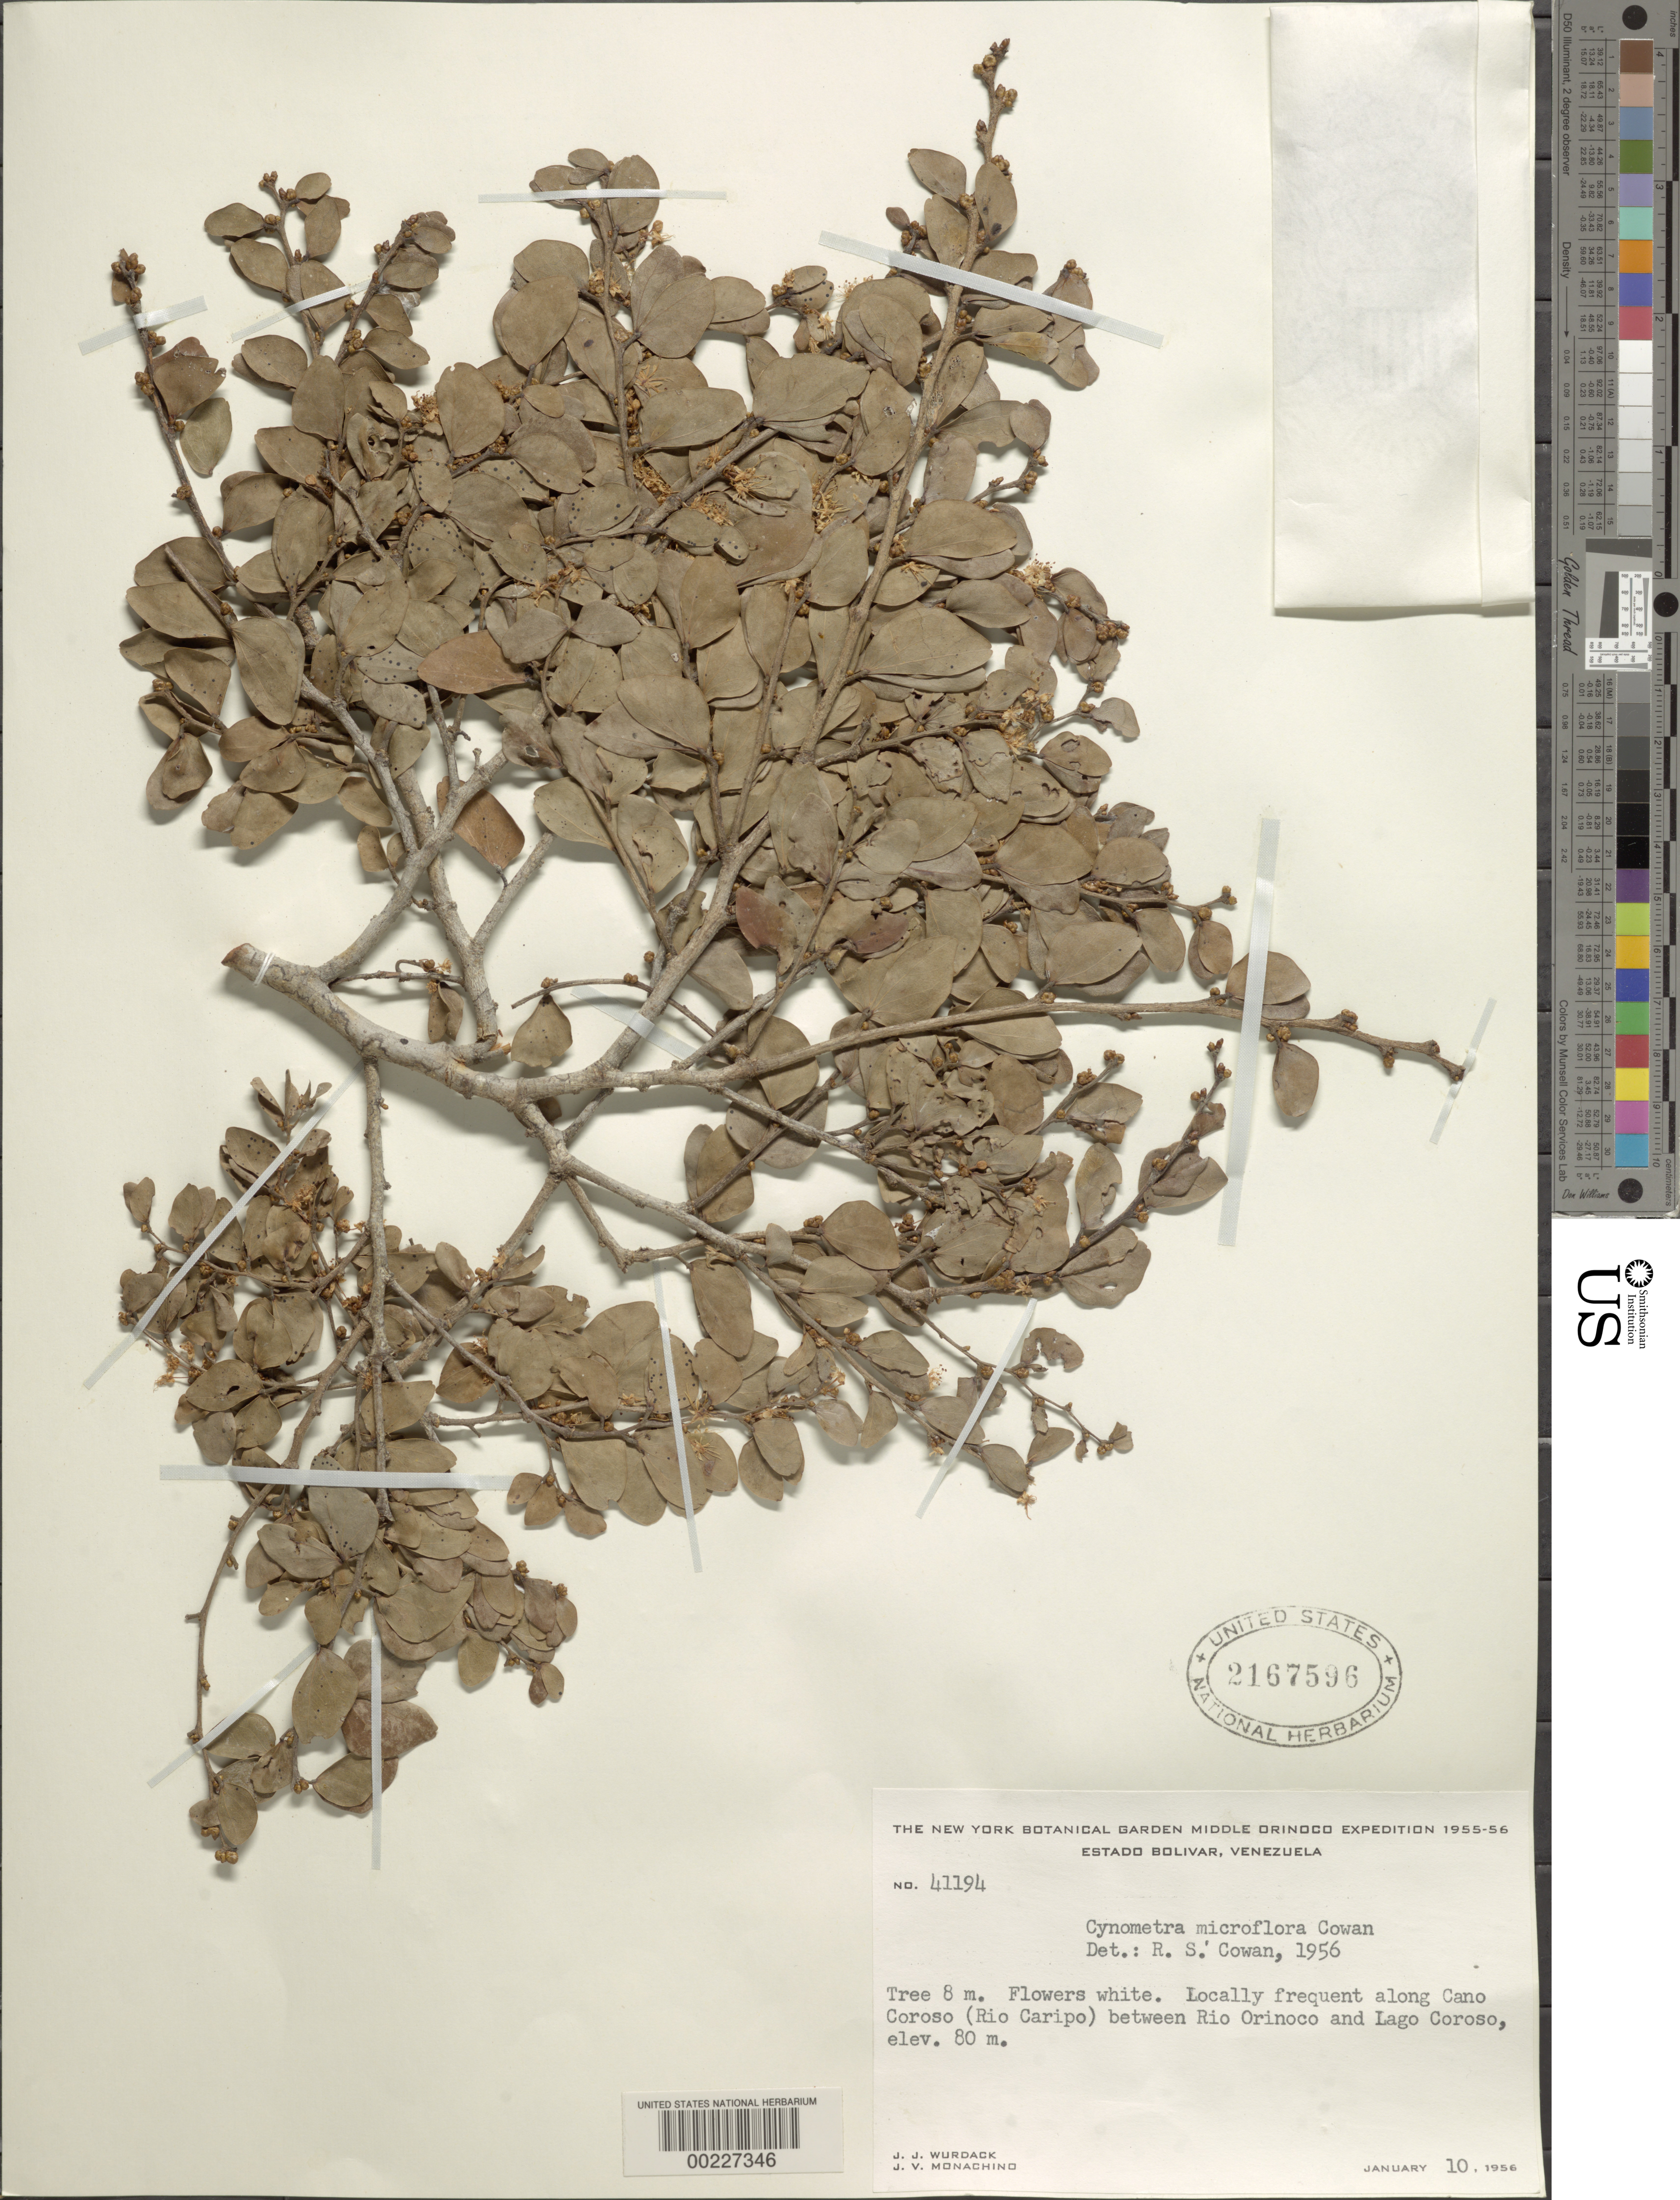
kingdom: Plantae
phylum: Tracheophyta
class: Magnoliopsida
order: Fabales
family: Fabaceae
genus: Cynometra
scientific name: Cynometra microflora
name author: R.S. Cowan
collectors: J. J. Wurdack & J. V. Monachino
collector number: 41194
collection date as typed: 10 Jan 1956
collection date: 1956-01-10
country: Venezuela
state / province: Bolivar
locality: Along cano coroso (rio caripo) between rio orinoco and lago coroso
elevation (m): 80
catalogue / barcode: US 2167596